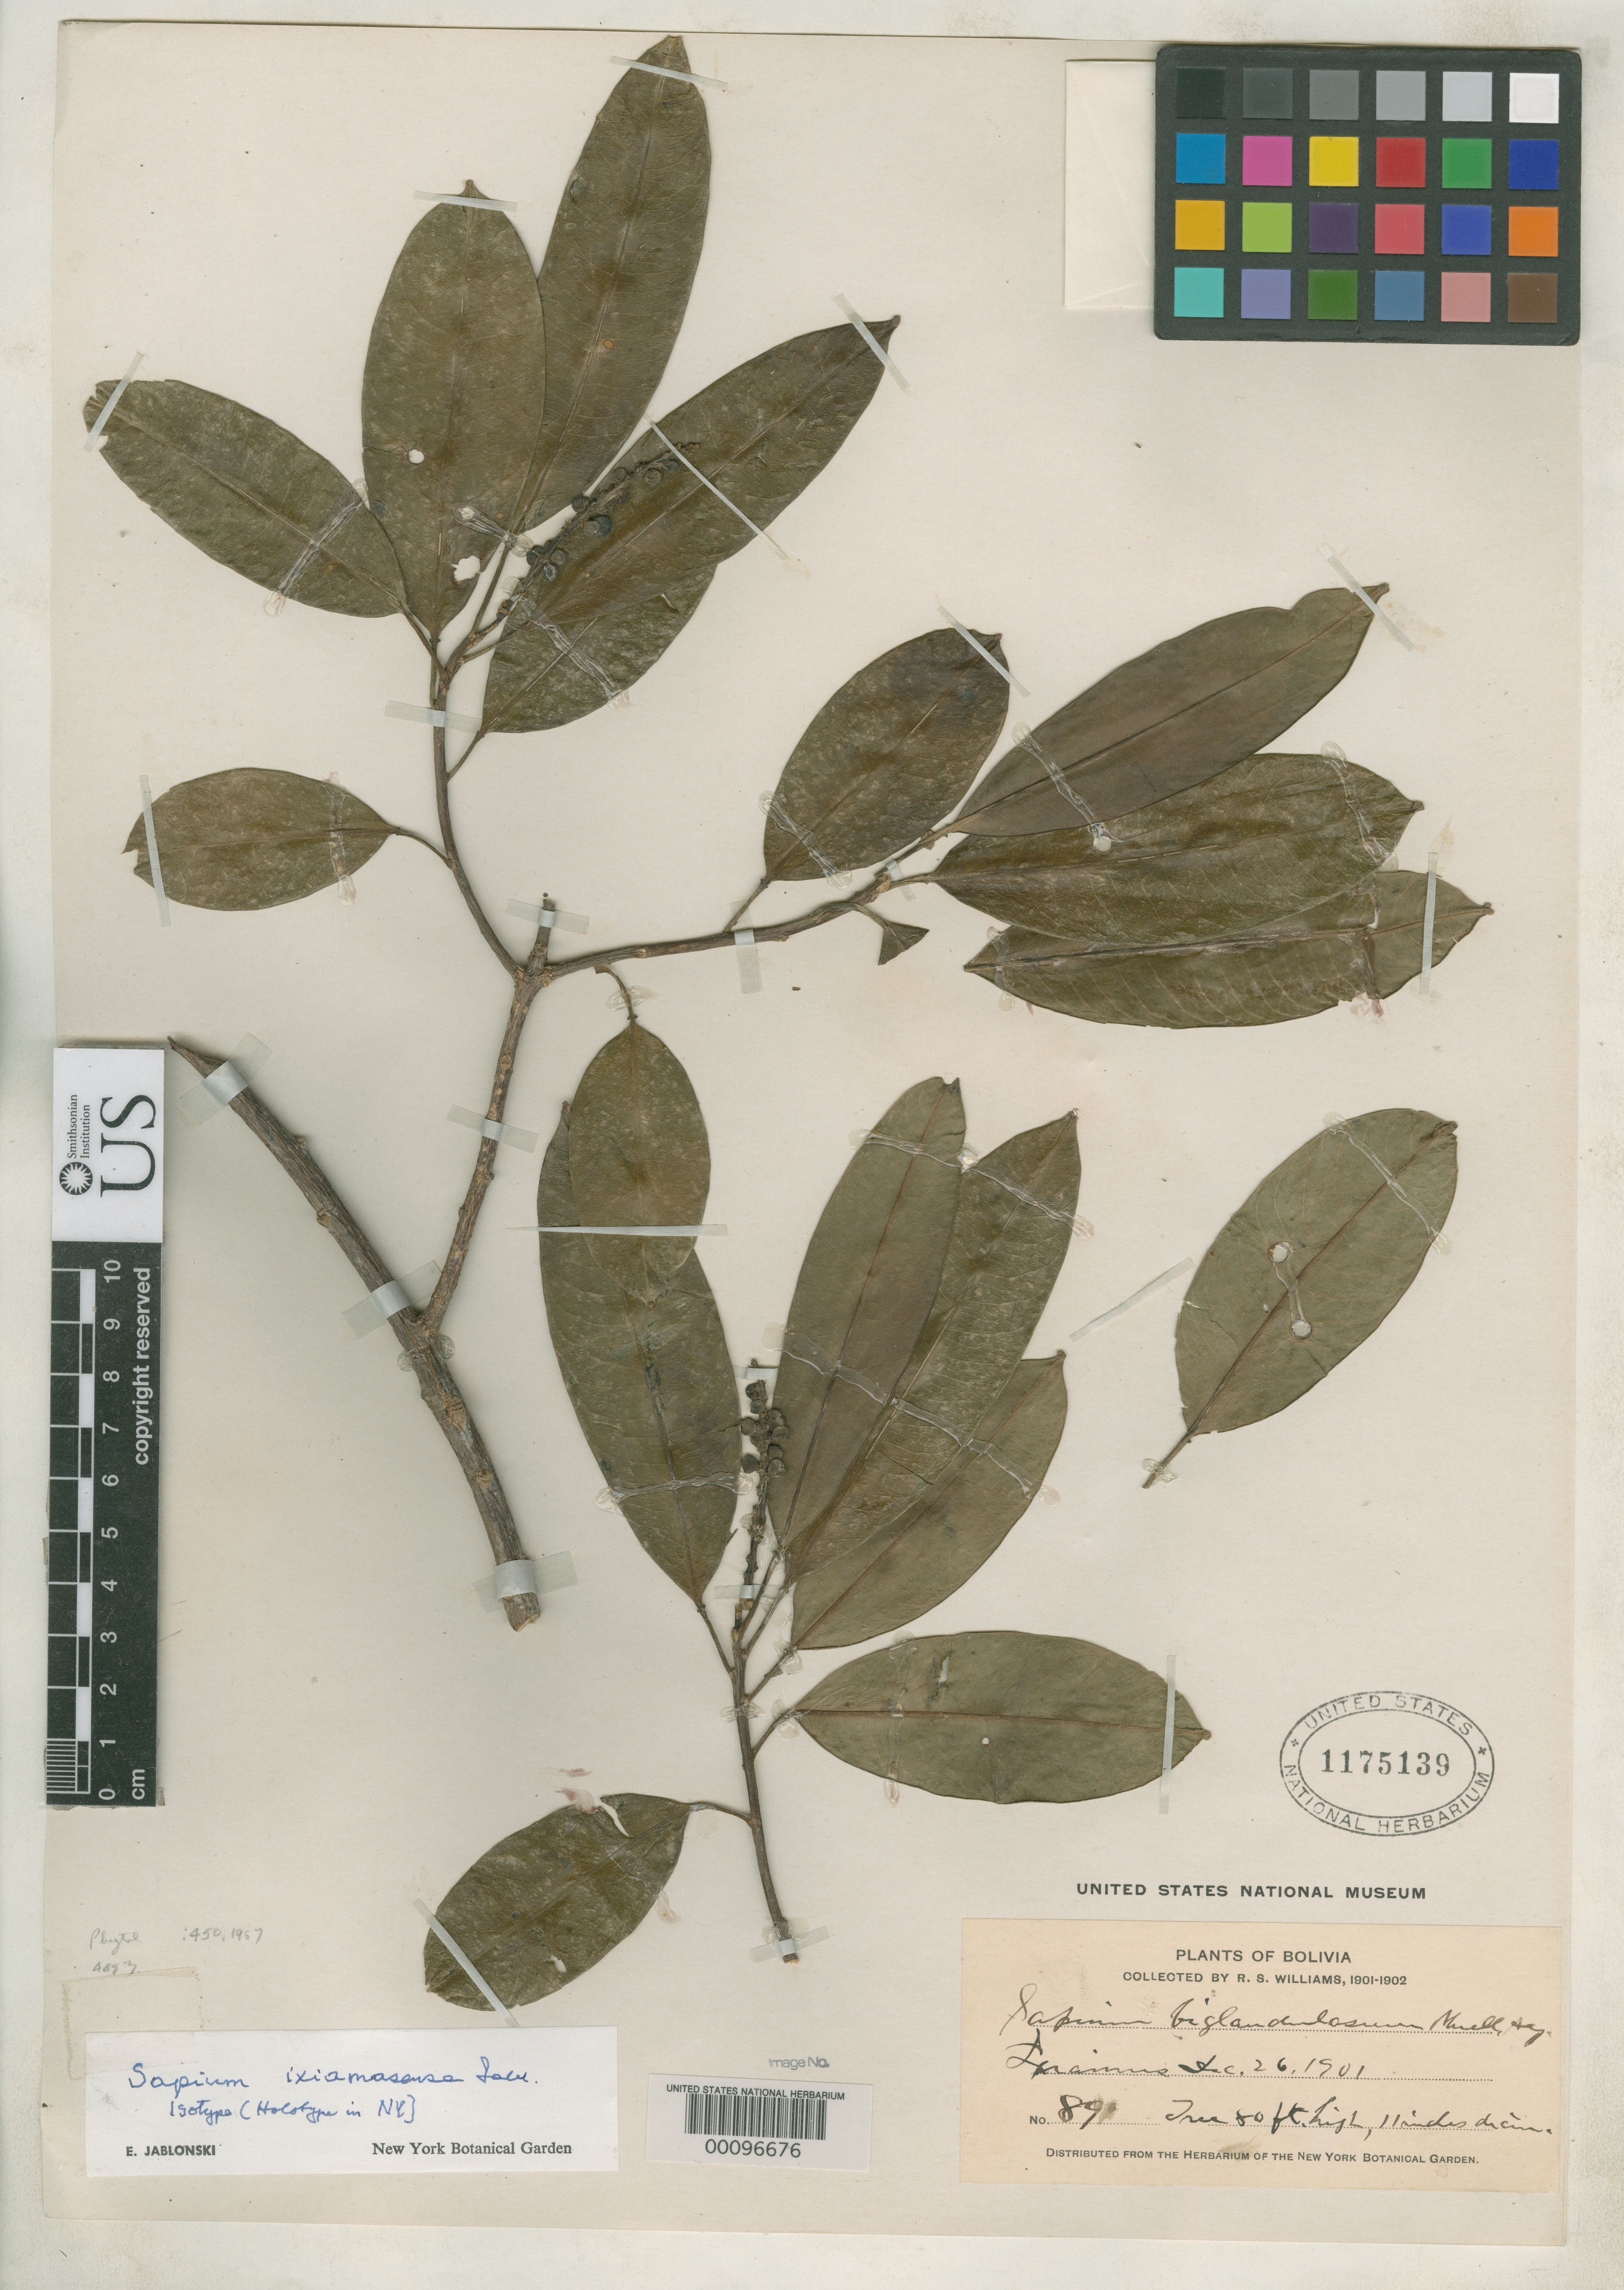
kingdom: Plantae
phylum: Tracheophyta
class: Magnoliopsida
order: Malpighiales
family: Euphorbiaceae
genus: Sapium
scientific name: Sapium ixiamasense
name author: Jabl.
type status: Isotype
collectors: R. S. Williams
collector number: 891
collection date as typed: Dec. 26, 1901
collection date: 1901-12-26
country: Bolivia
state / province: La Paz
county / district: Iturralde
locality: Ixiamas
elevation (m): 442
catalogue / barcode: US 1175139